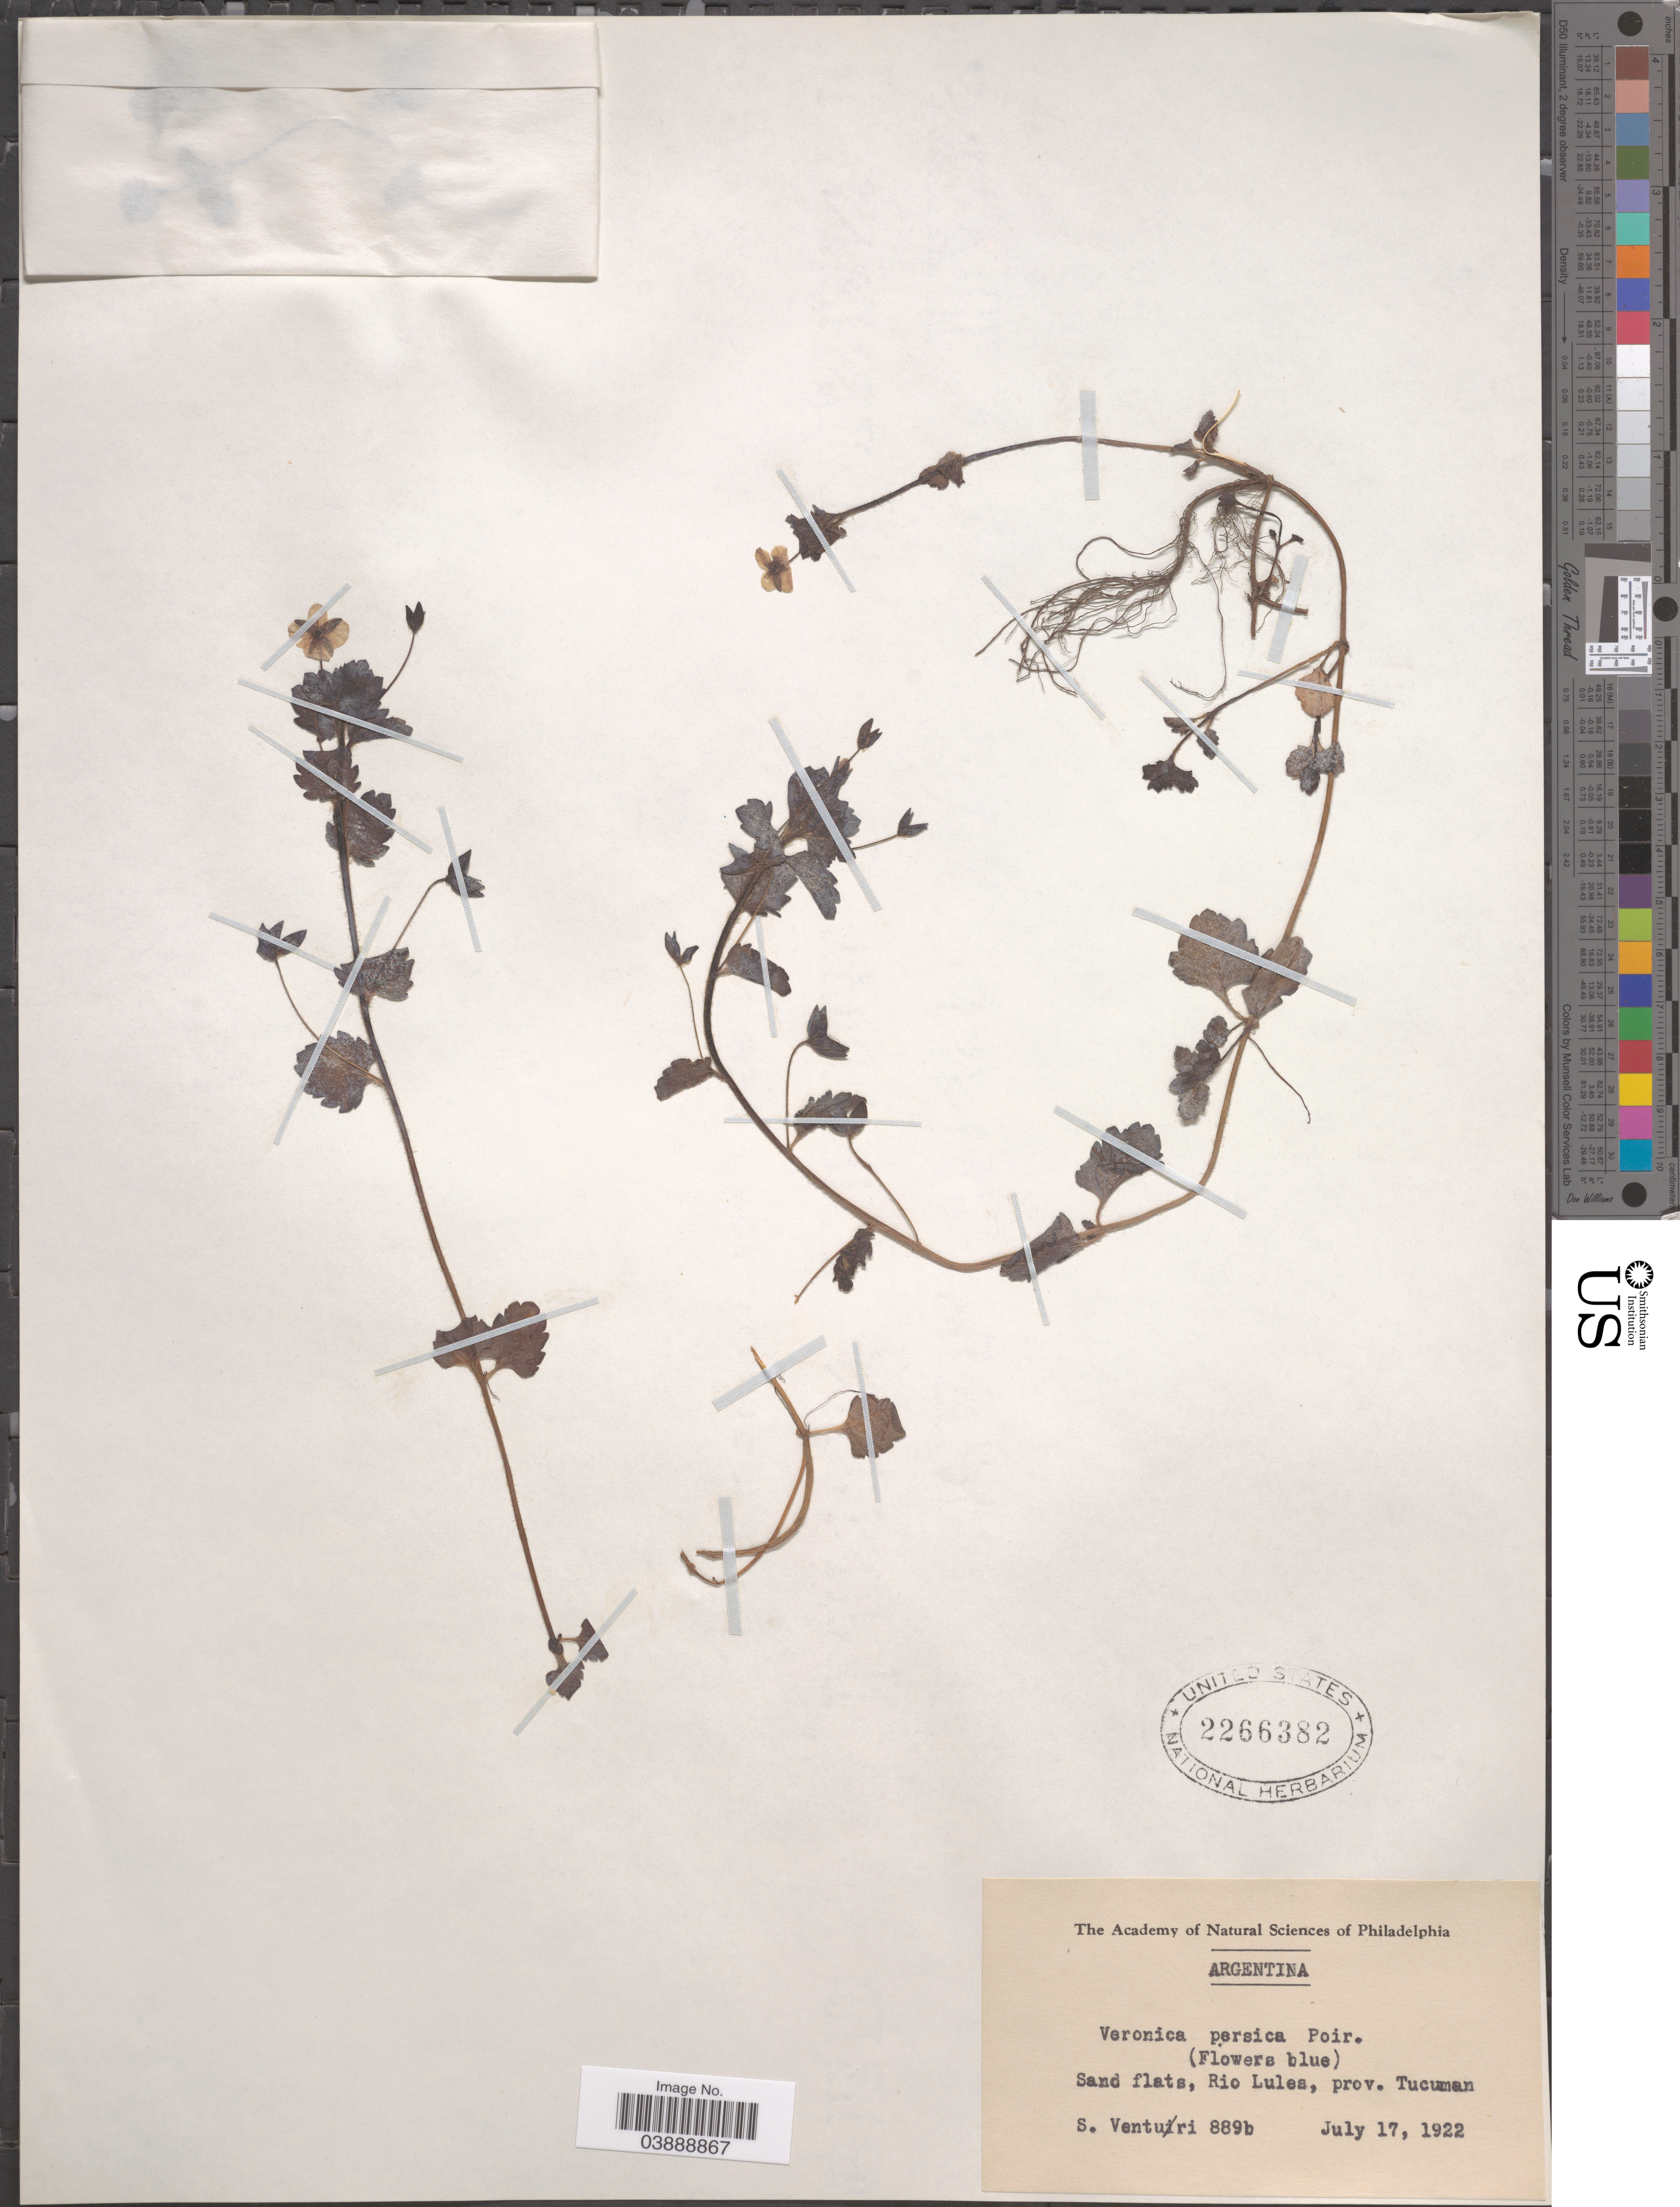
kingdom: Plantae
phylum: Tracheophyta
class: Magnoliopsida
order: Lamiales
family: Plantaginaceae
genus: Veronica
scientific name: Veronica persica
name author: Poir.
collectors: S. Venturi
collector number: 889b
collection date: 1922-07-17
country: Argentina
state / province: Tucuman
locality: Rio Lules.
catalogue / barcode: US 2266382